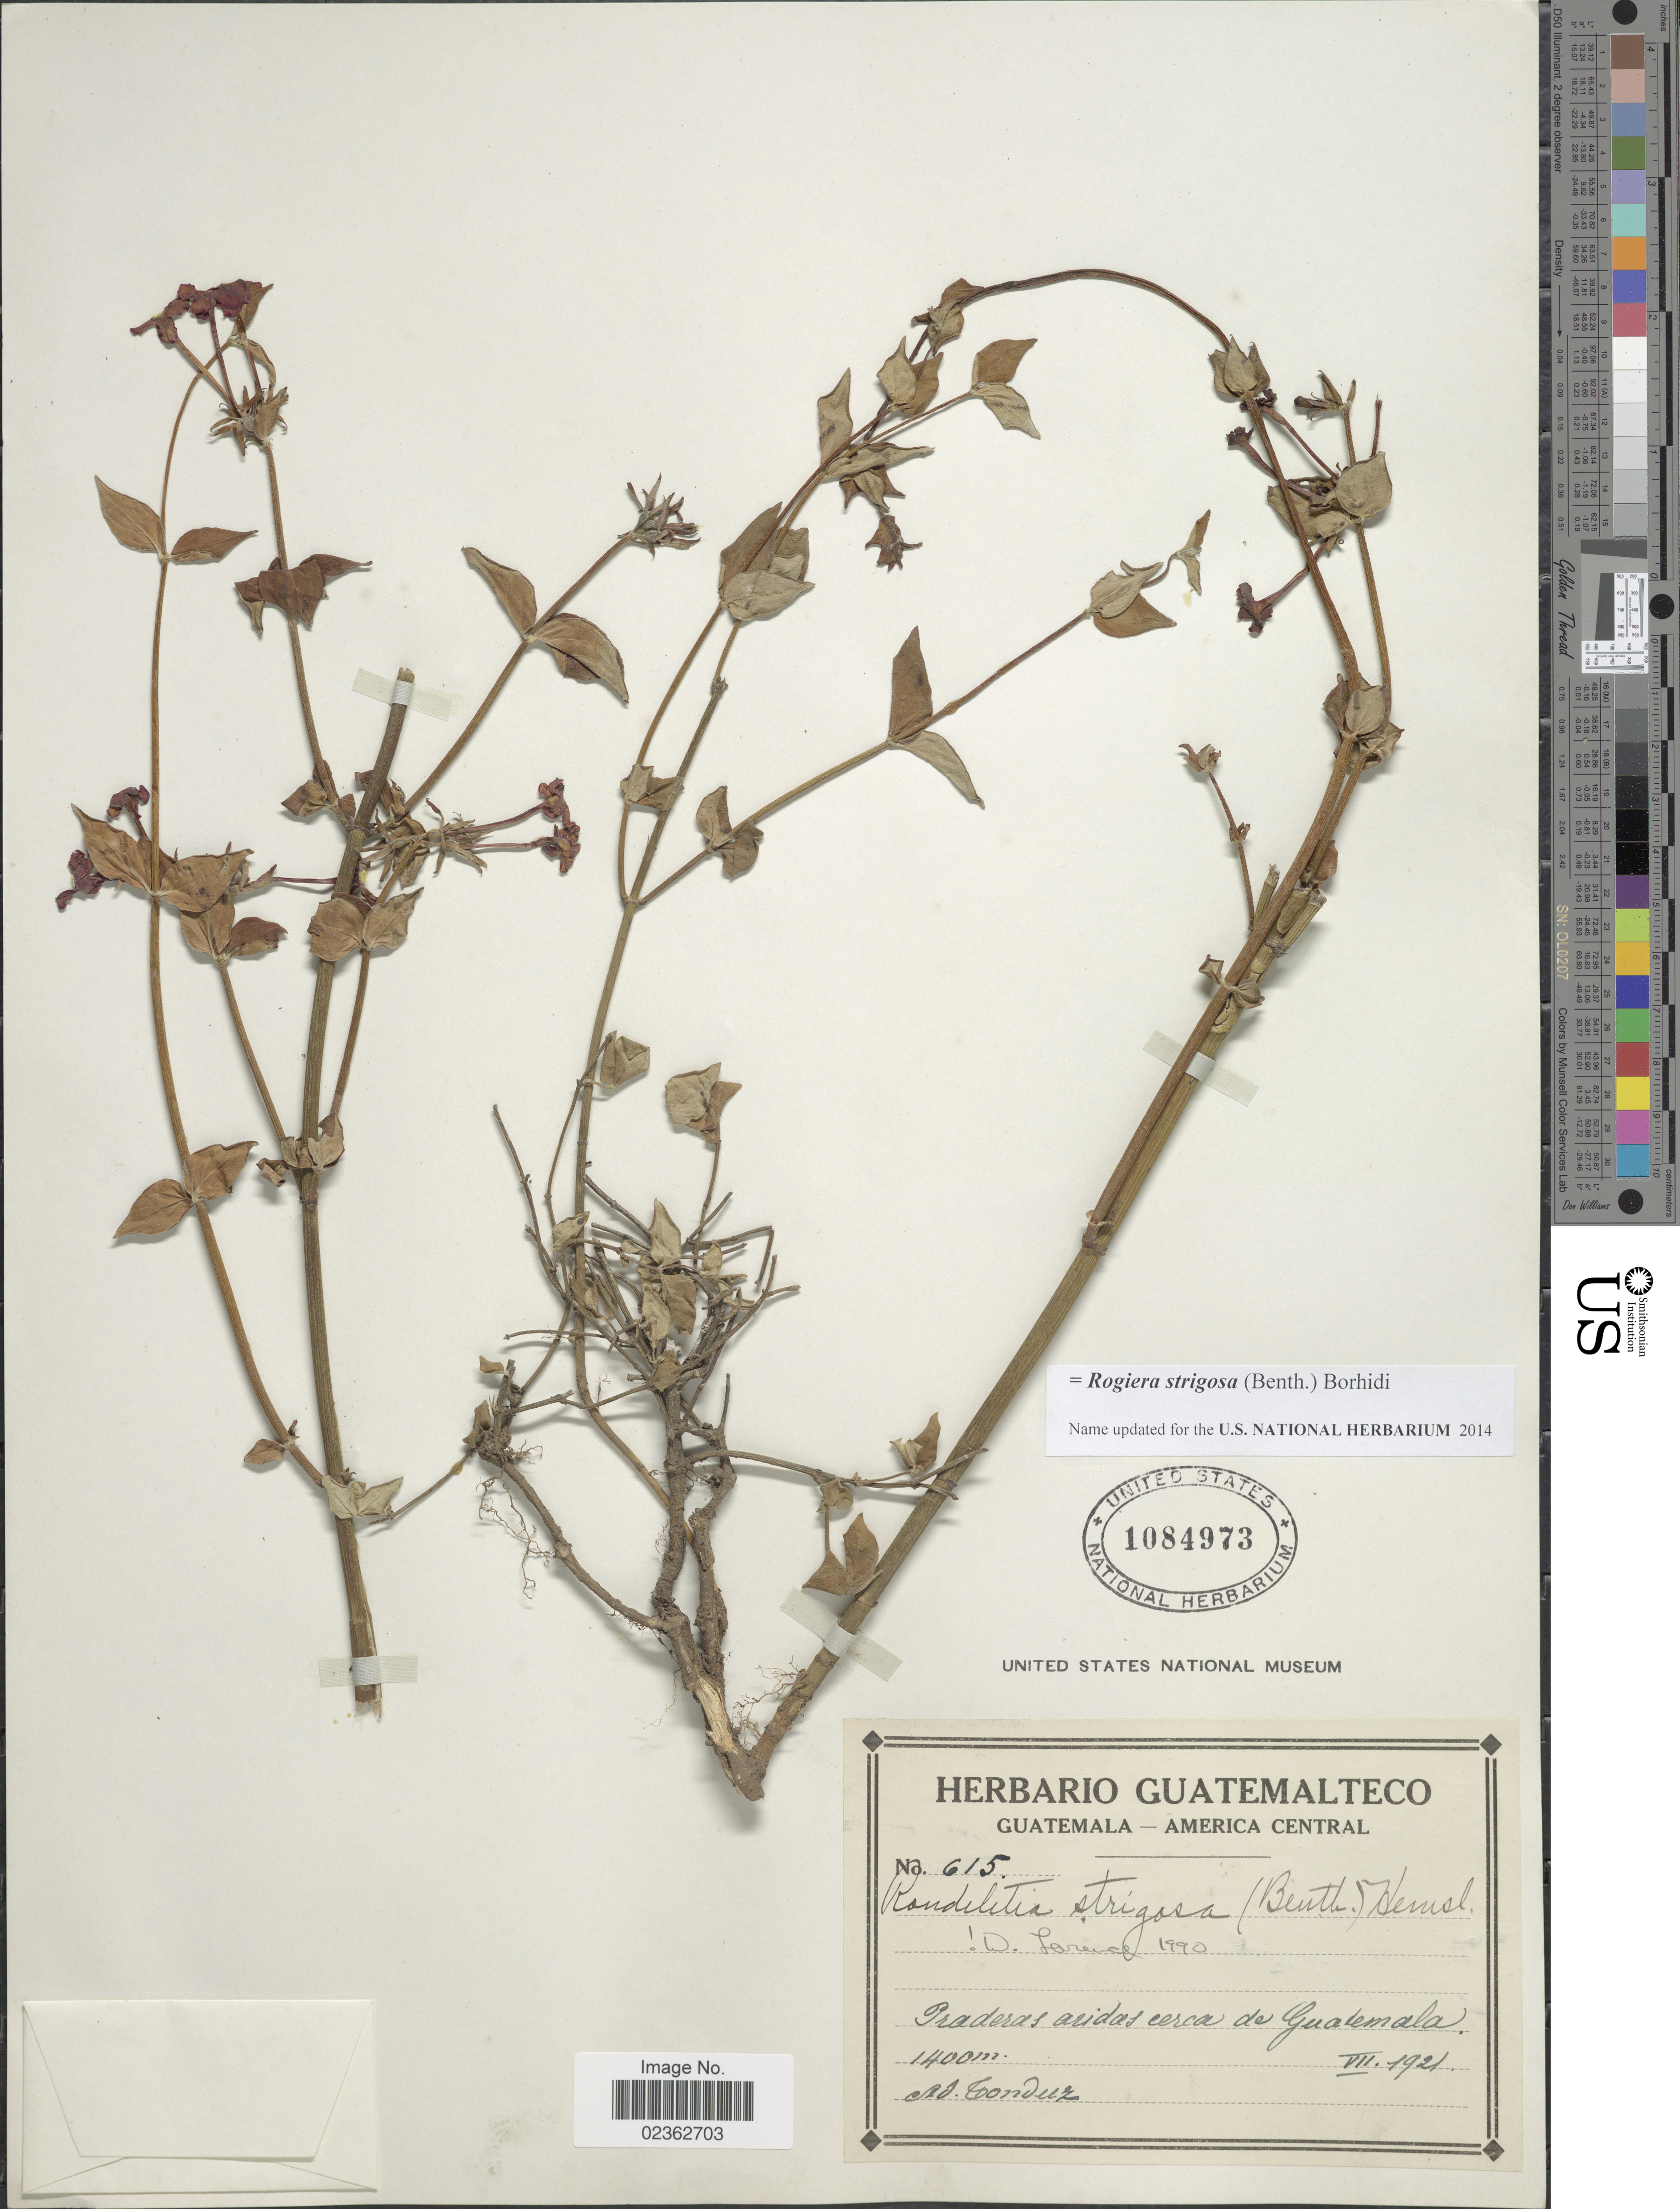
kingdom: Plantae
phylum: Tracheophyta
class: Magnoliopsida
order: Gentianales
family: Rubiaceae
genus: Rogiera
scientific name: Rogiera strigosa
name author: (Benth.) Borhidi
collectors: A. Tonduz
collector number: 615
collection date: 1921-08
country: Guatemala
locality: Praderas aridas cerca de Guatemala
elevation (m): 1400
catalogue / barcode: US 1084973